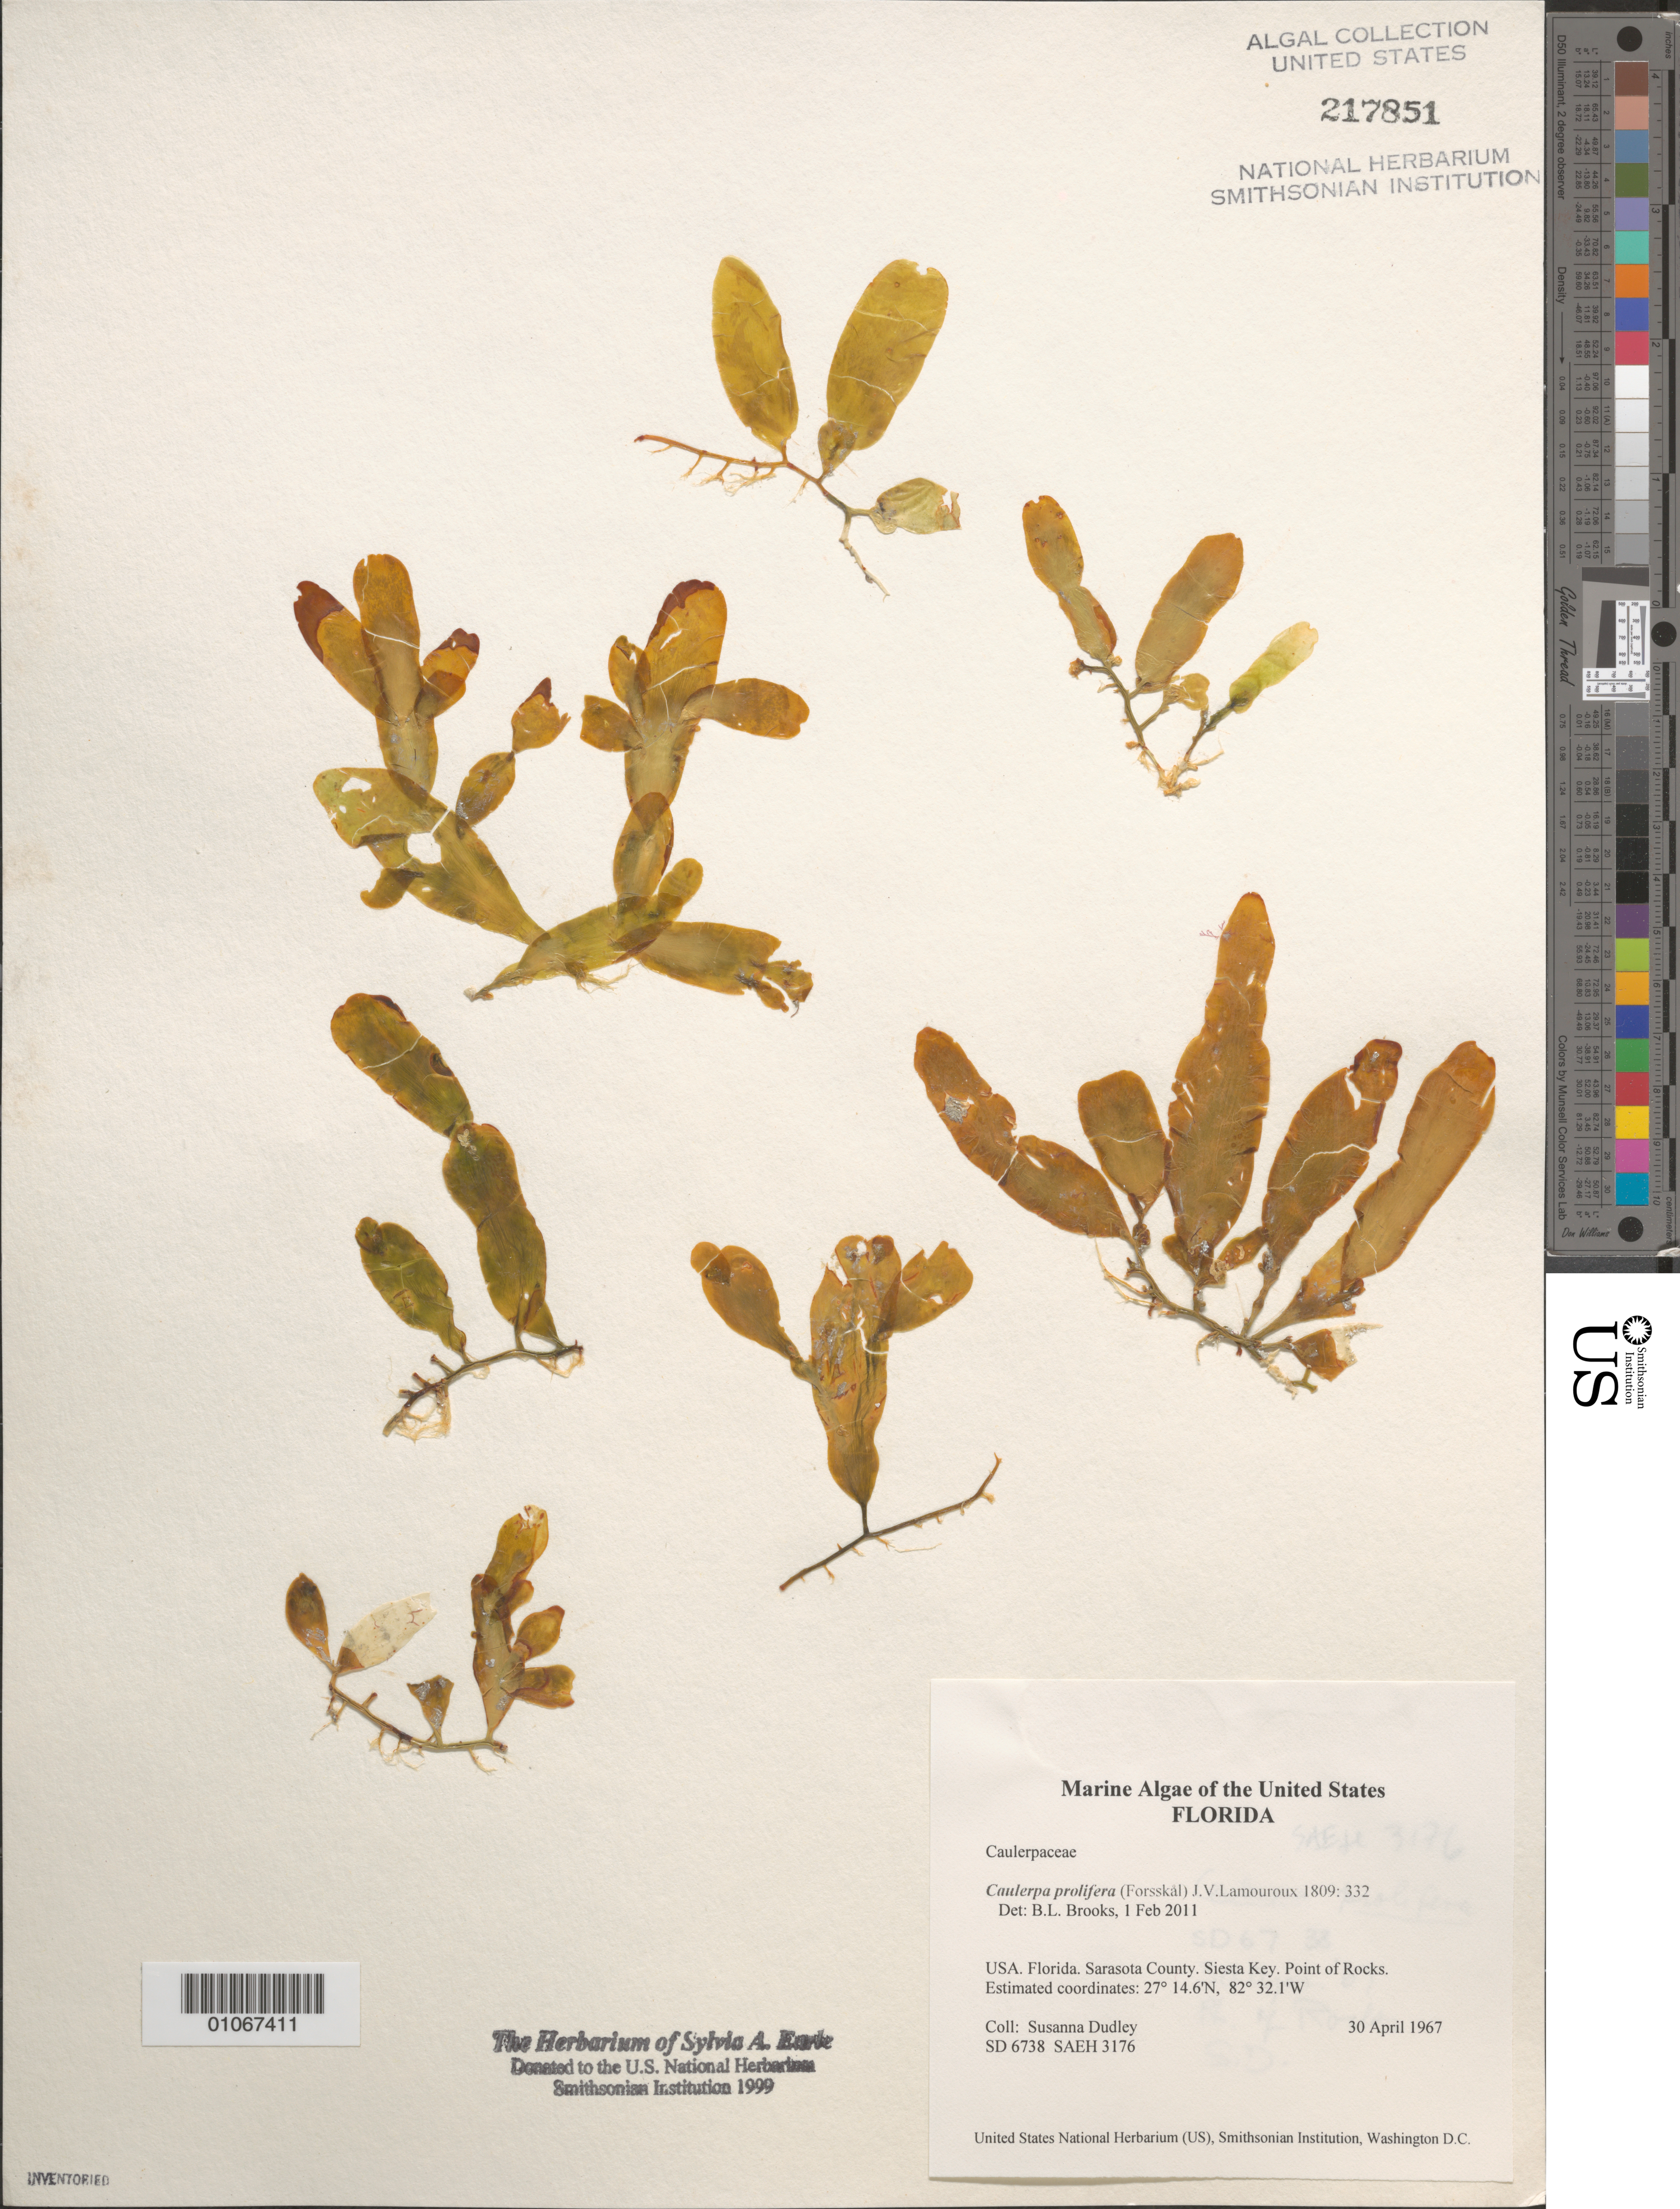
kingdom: Plantae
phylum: Chlorophyta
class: Ulvophyceae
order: Bryopsidales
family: Caulerpaceae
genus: Caulerpa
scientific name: Caulerpa prolifera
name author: (Forssk.) J.V.Lamouroux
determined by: Brooks, B. L., (BOT), Smithsonian Institution - National Museum of Natural History (UNITED STATES)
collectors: S. Dudley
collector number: SD 6738 & SAEH 3176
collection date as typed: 30 Apr 1967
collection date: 1967-04-30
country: United States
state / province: Florida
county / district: Sarasota County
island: Siesta Key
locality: Point of Rocks, Sarasota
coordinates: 27 14.6'N, 82 32.1'W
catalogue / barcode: US 217851